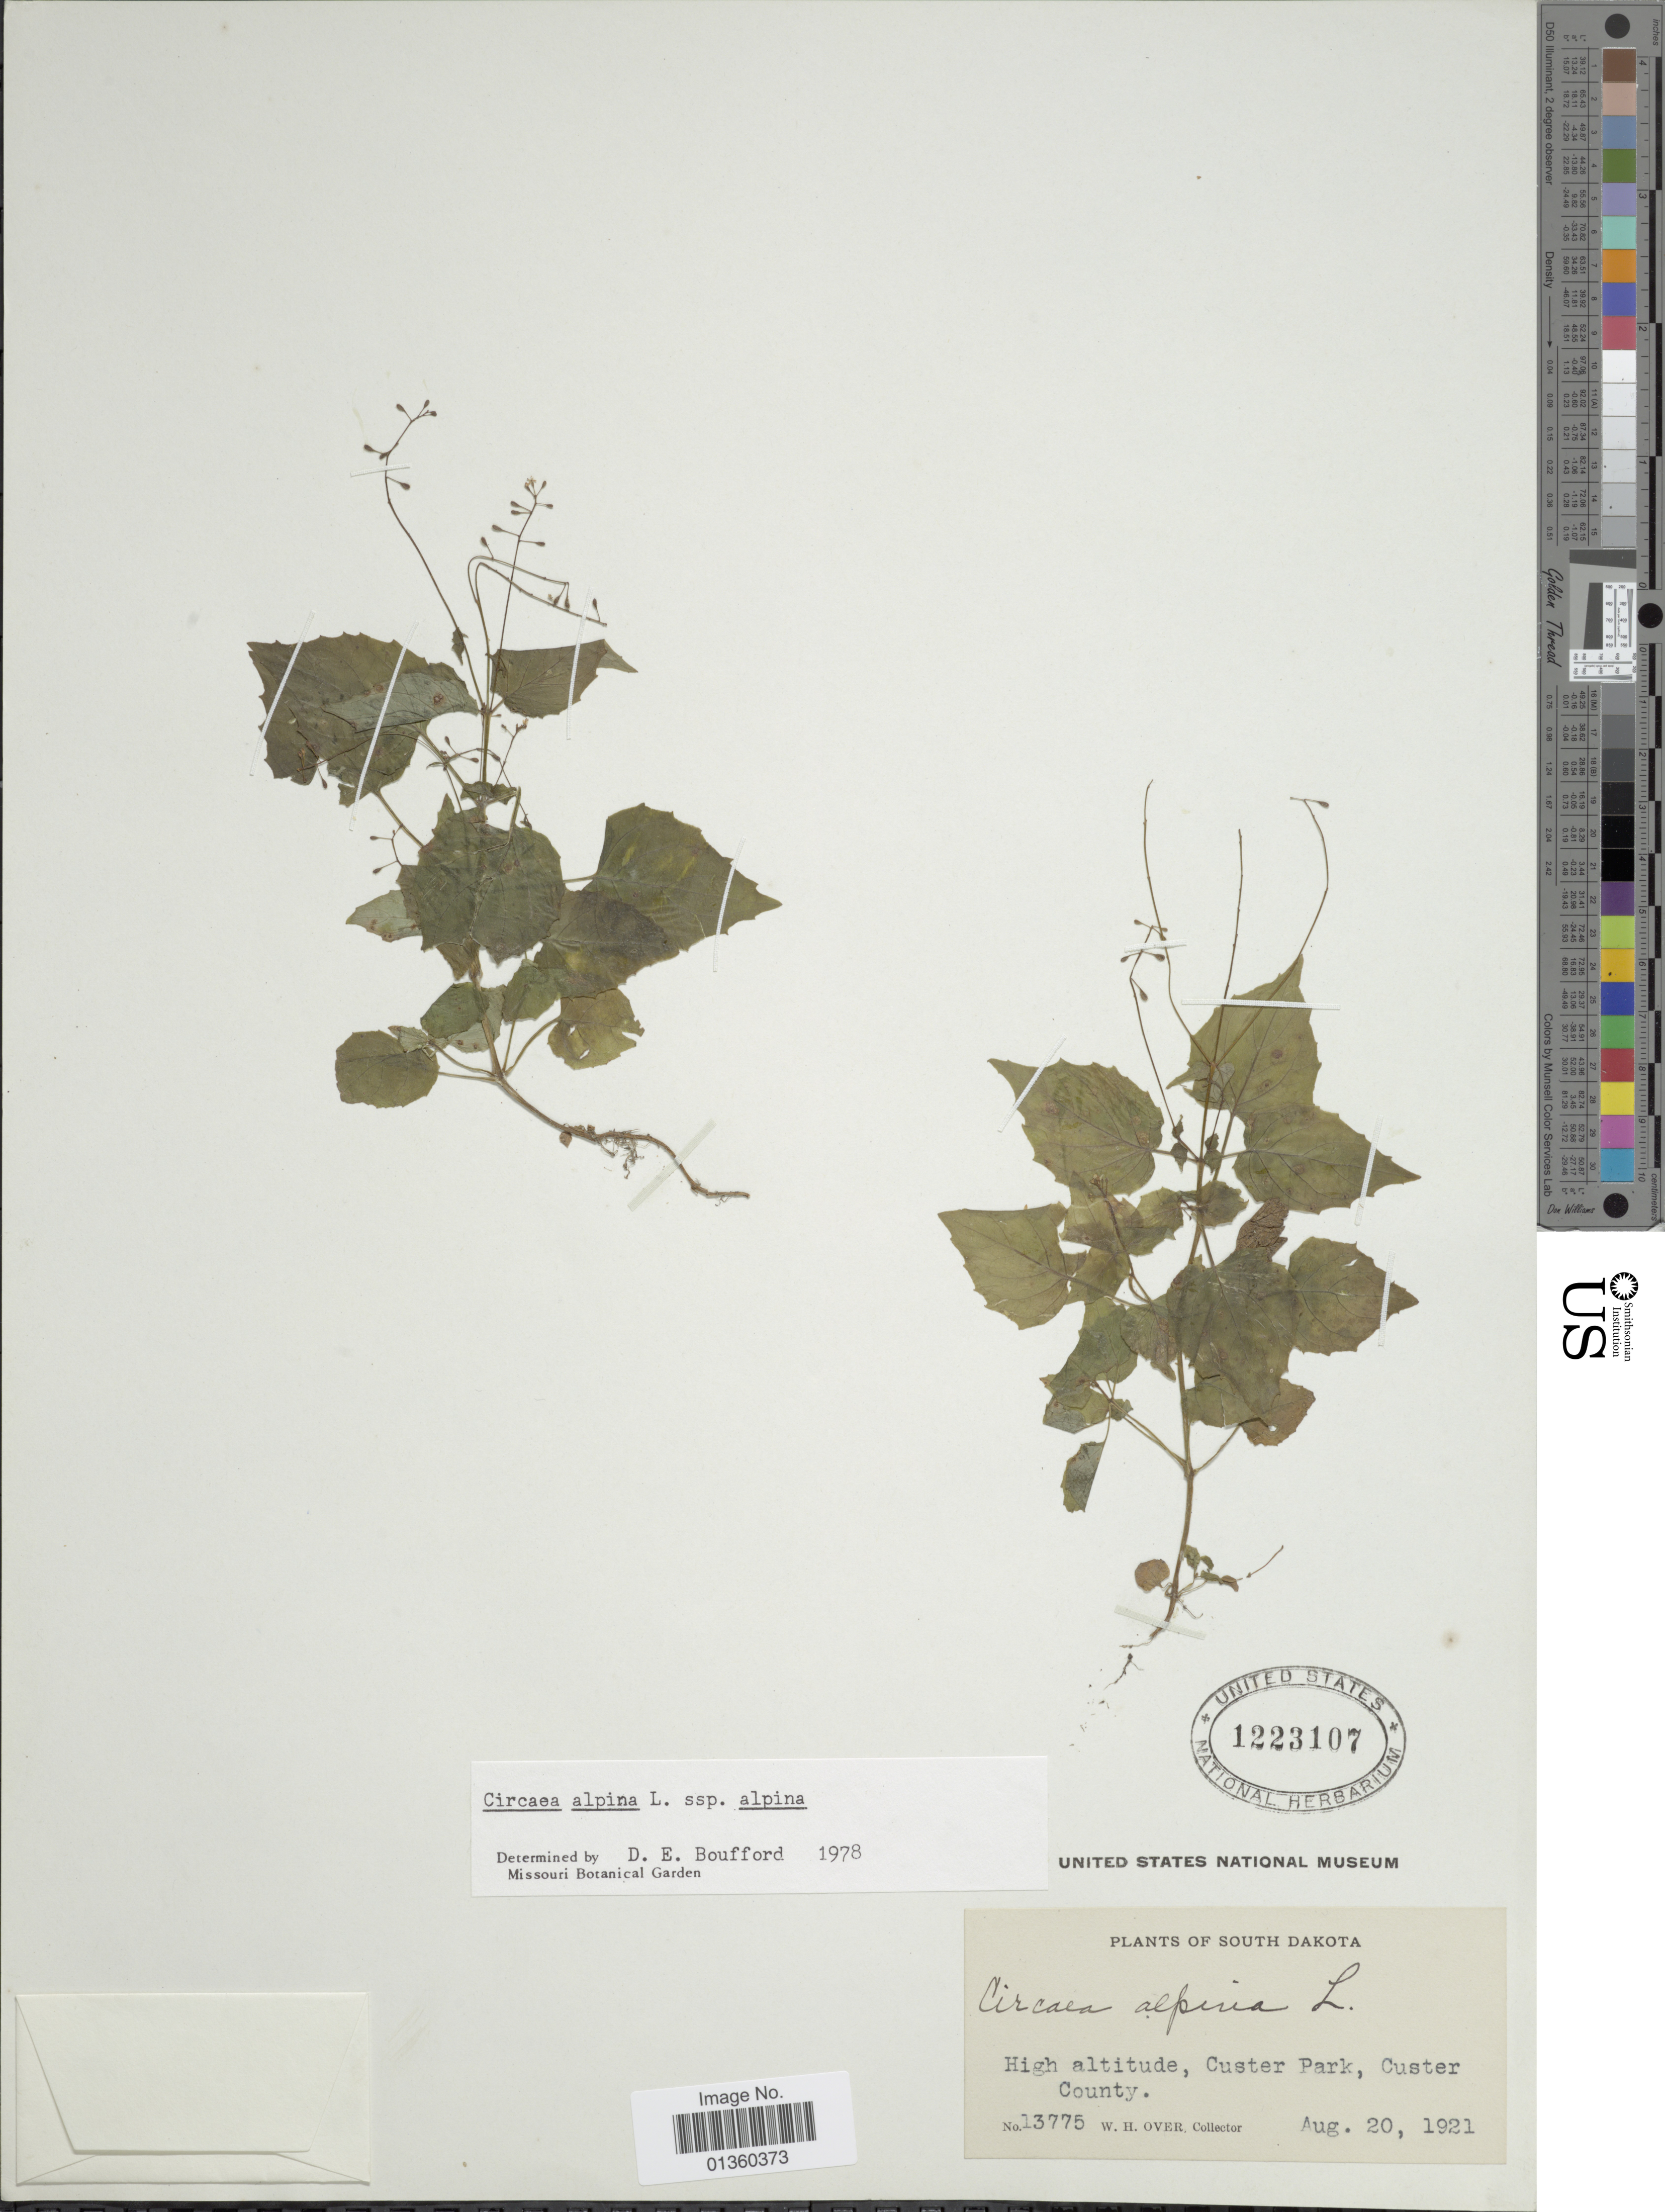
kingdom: Plantae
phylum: Tracheophyta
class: Magnoliopsida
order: Myrtales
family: Onagraceae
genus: Circaea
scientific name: Circaea alpina subsp. alpina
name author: L.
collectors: W. Over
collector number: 13775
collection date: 1921-08-20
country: United States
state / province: South Dakota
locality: Custer Park, Custer County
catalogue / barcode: US 1223107